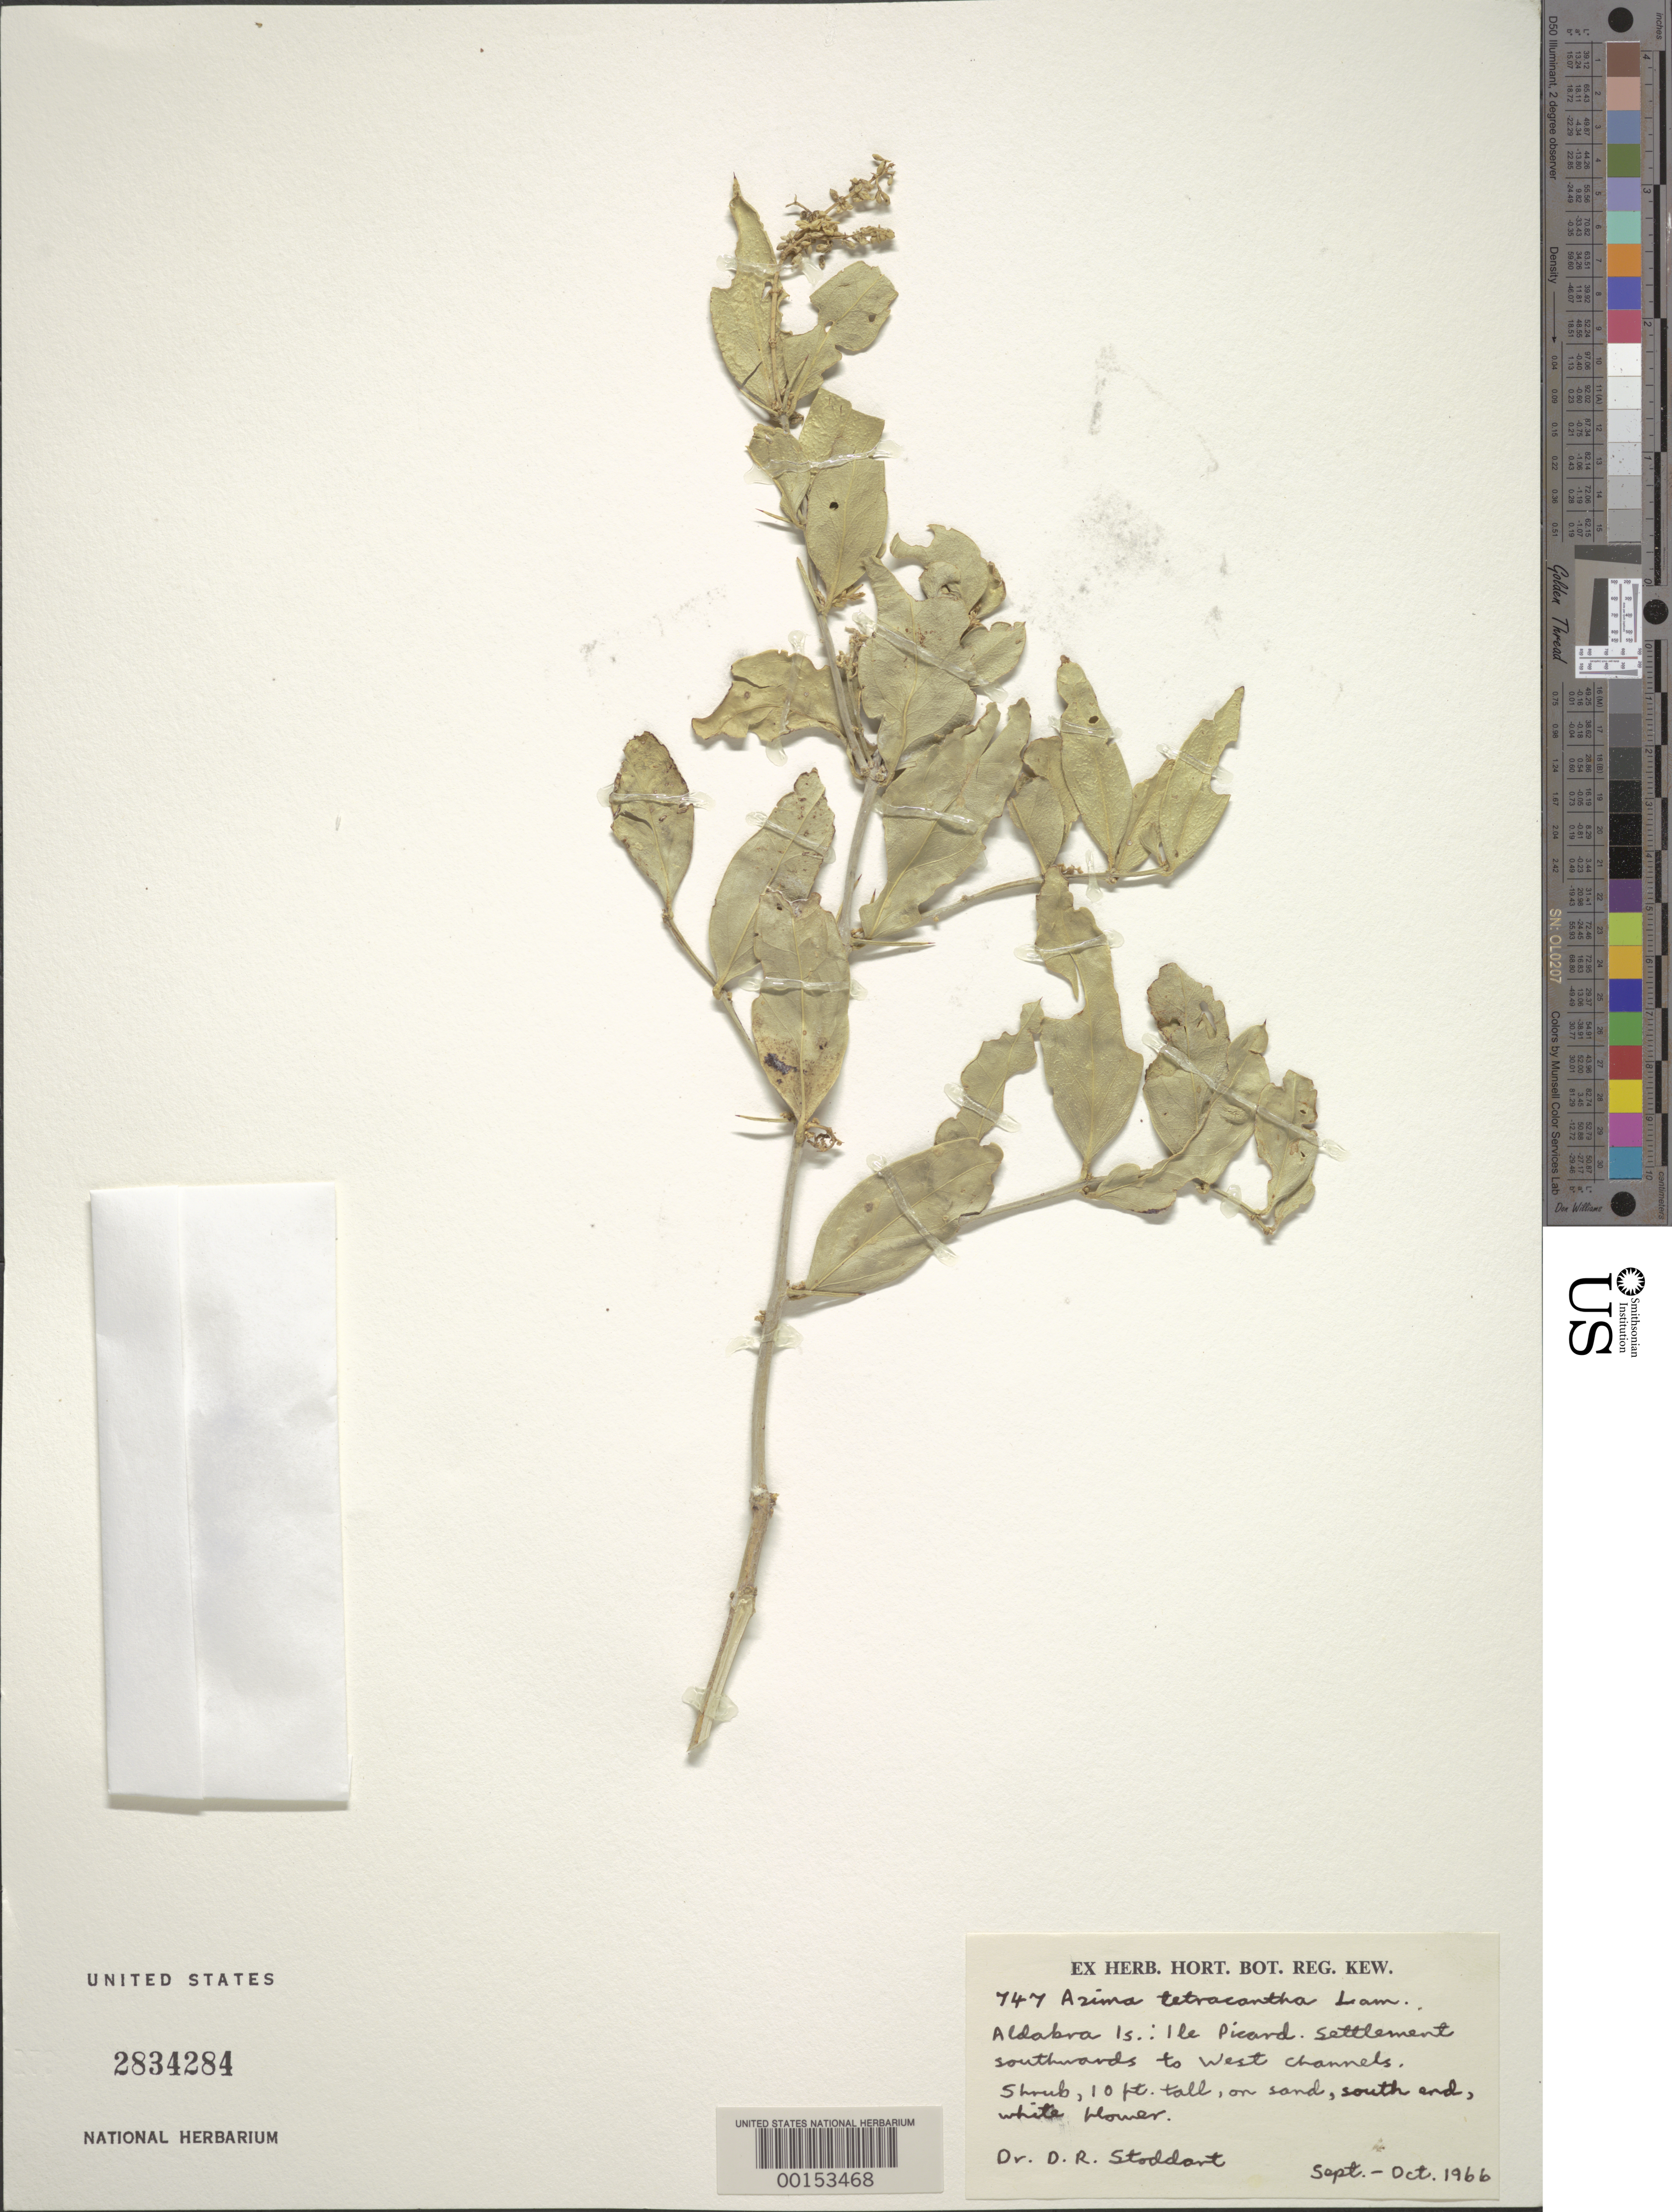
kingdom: Plantae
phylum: Tracheophyta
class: Magnoliopsida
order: Brassicales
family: Salvadoraceae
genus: Azima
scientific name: Azima tetracantha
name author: Lam.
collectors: D. R. Stoddart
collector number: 747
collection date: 1966-09/1966-10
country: Seychelles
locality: Aldabra Is.: Ile Picard. Settlement southwards to West channels.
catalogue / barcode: US 2834284